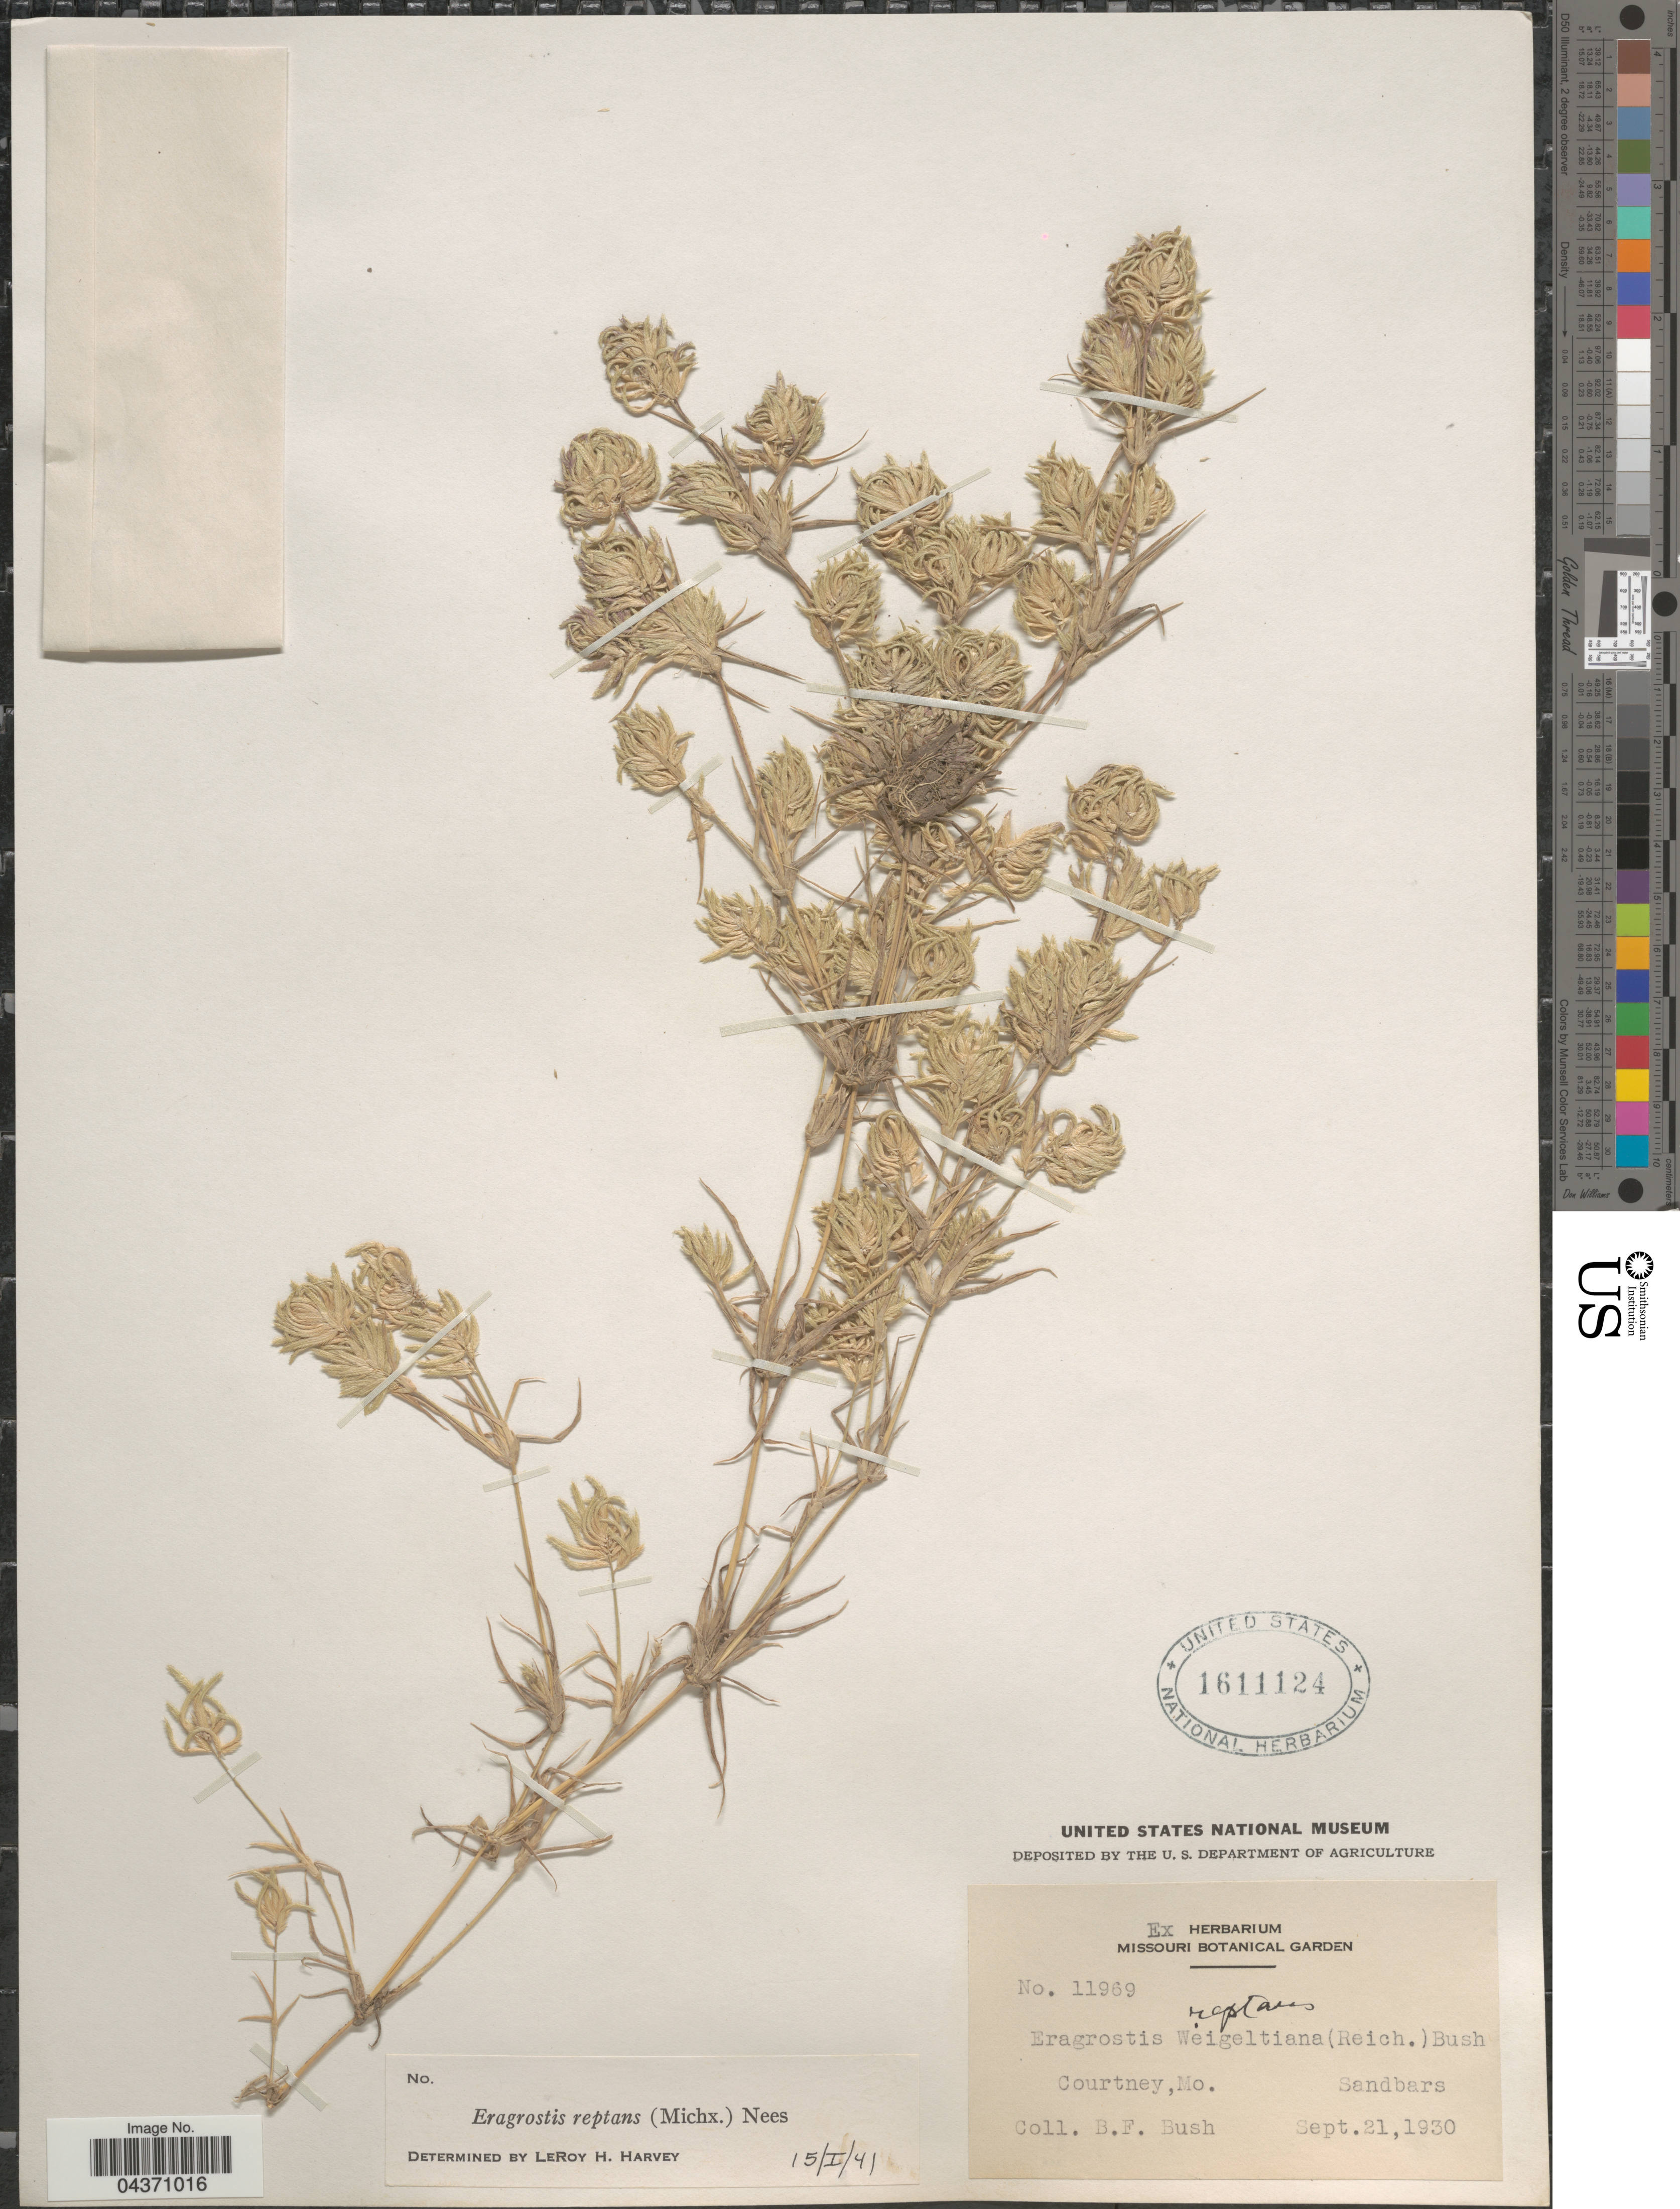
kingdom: Plantae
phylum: Tracheophyta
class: Liliopsida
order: Poales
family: Poaceae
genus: Eragrostis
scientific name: Eragrostis reptans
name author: (Michx.) Nees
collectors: B. F. Bush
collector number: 11969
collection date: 1930-09-21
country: United States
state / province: Missouri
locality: Courtney.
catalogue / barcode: US 1611124